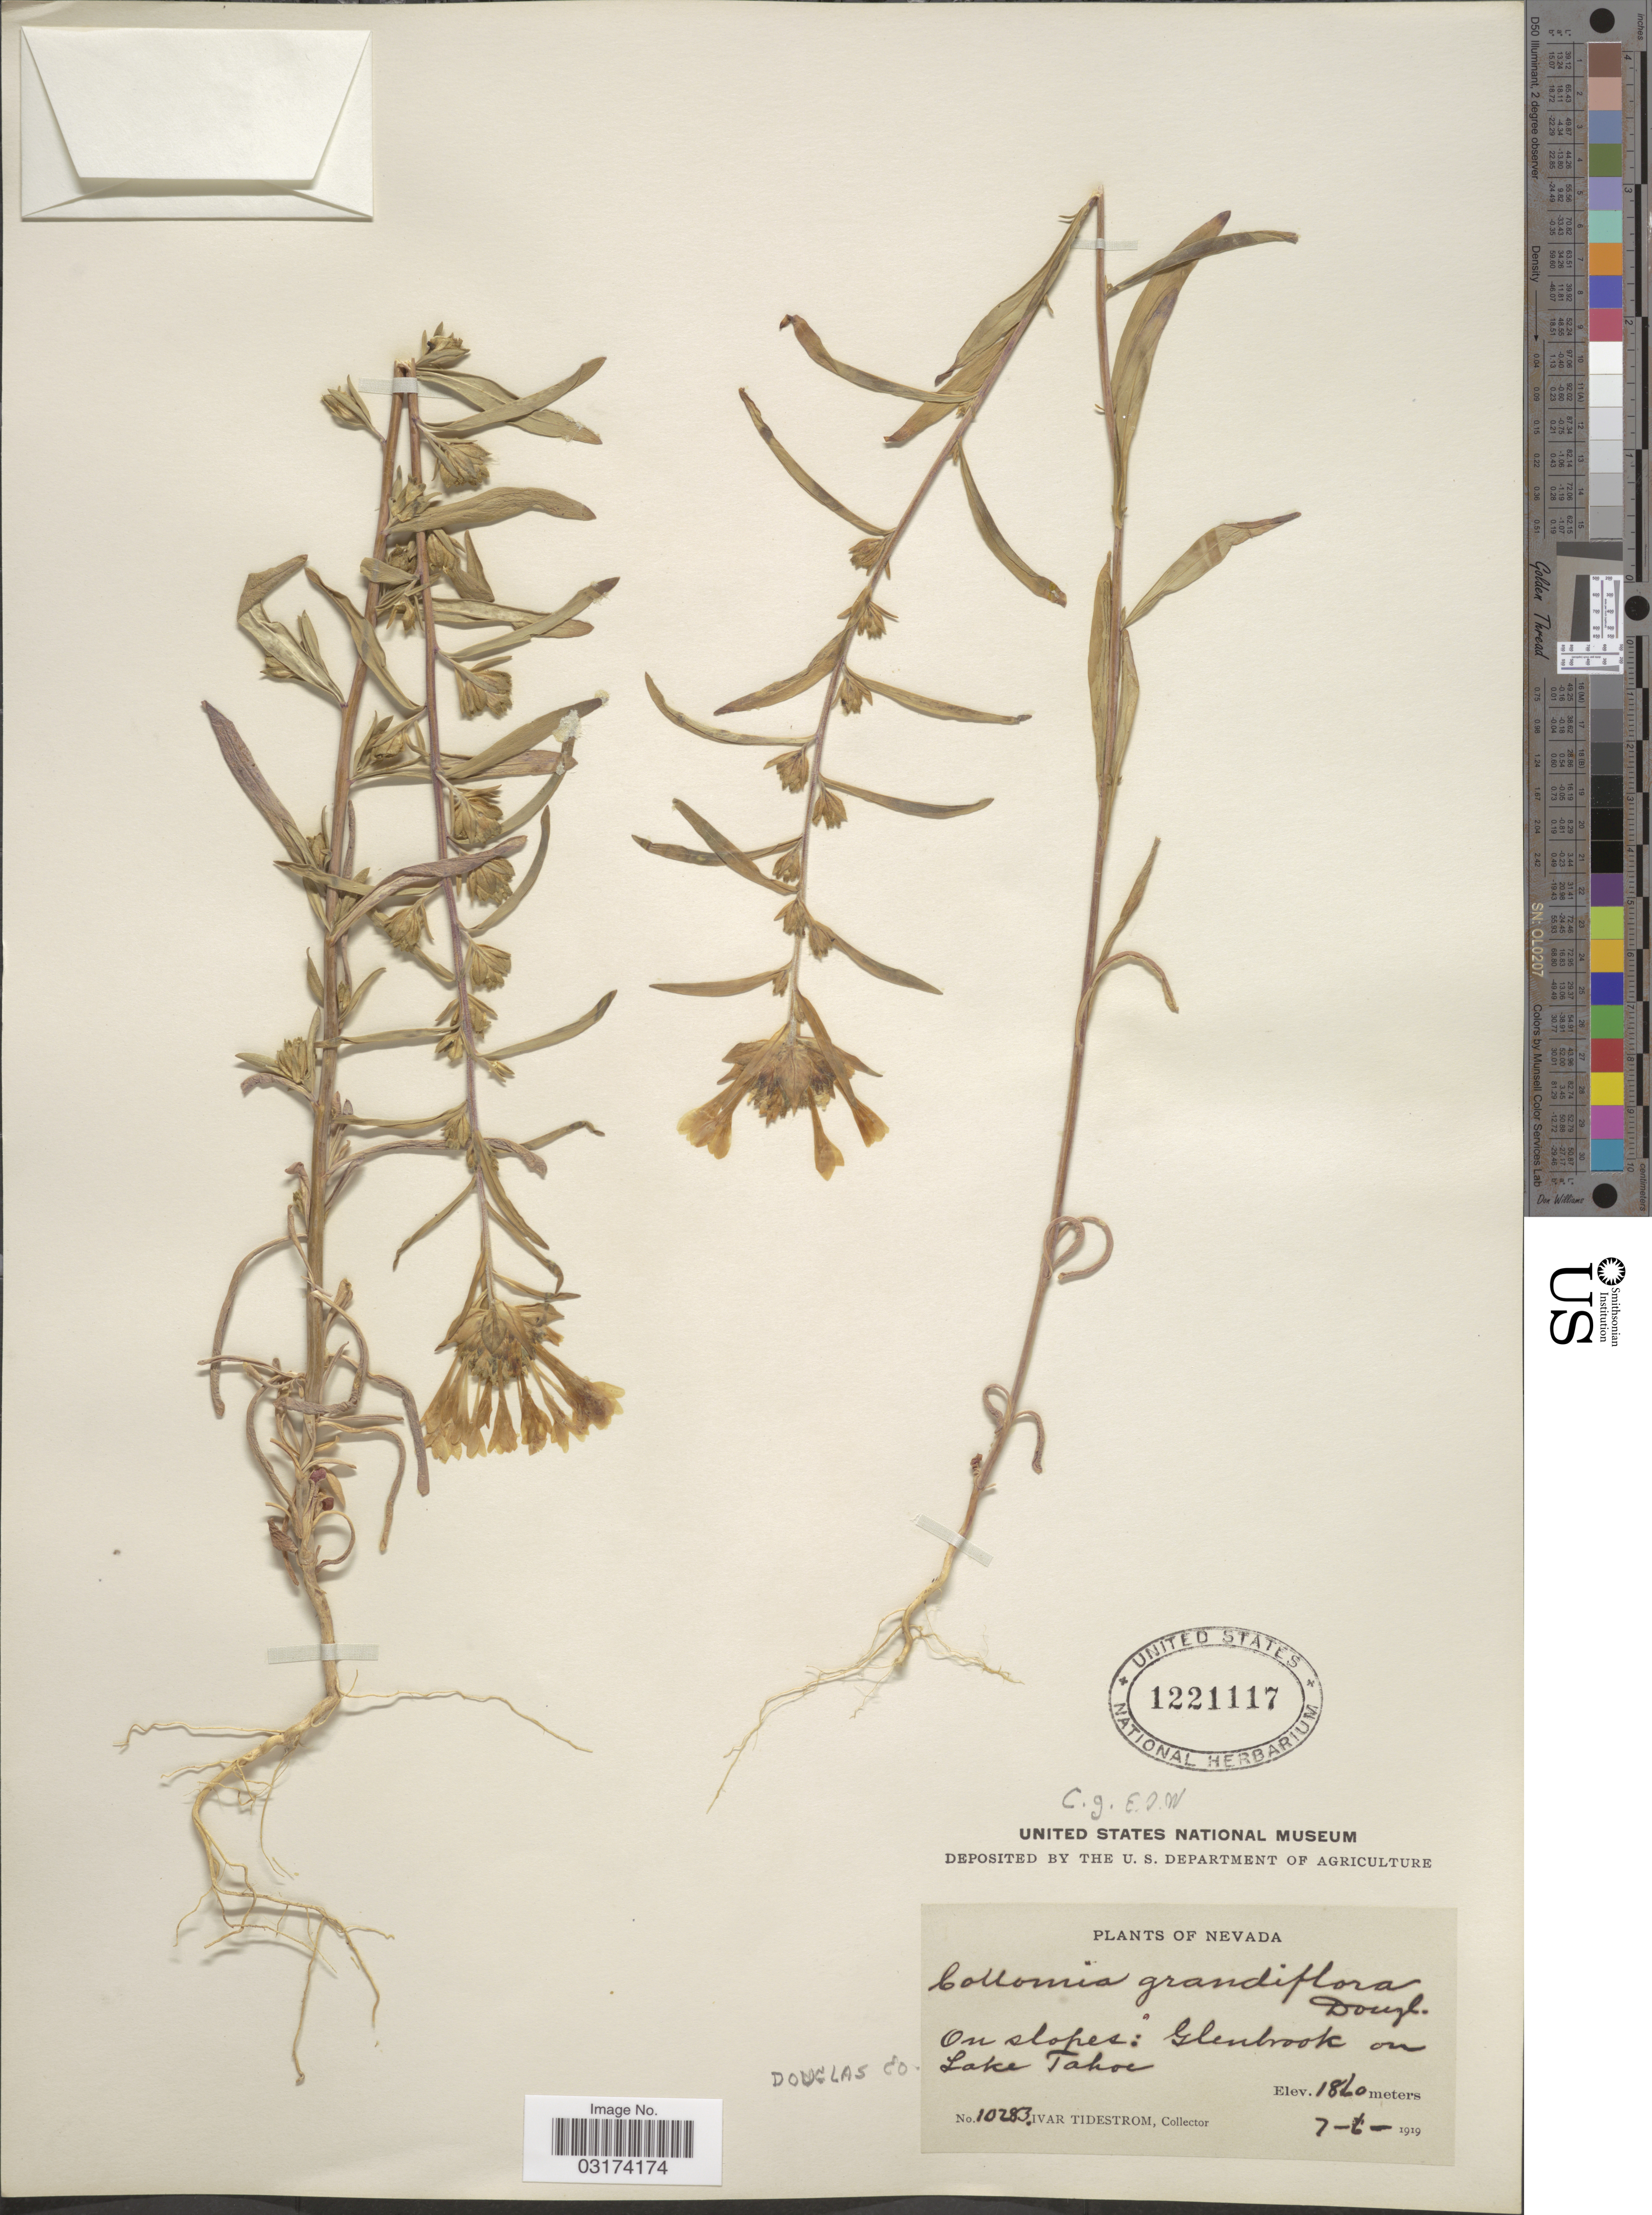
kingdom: Plantae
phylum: Tracheophyta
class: Magnoliopsida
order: Ericales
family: Polemoniaceae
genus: Collomia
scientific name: Collomia grandiflora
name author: Douglas ex Lindl.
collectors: I. F. Tidestrom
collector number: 10283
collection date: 1919-07-06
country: United States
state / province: Nevada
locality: Glenbrook on Lake Tahoe. Douglas Co.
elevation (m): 1860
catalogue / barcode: US 1221117